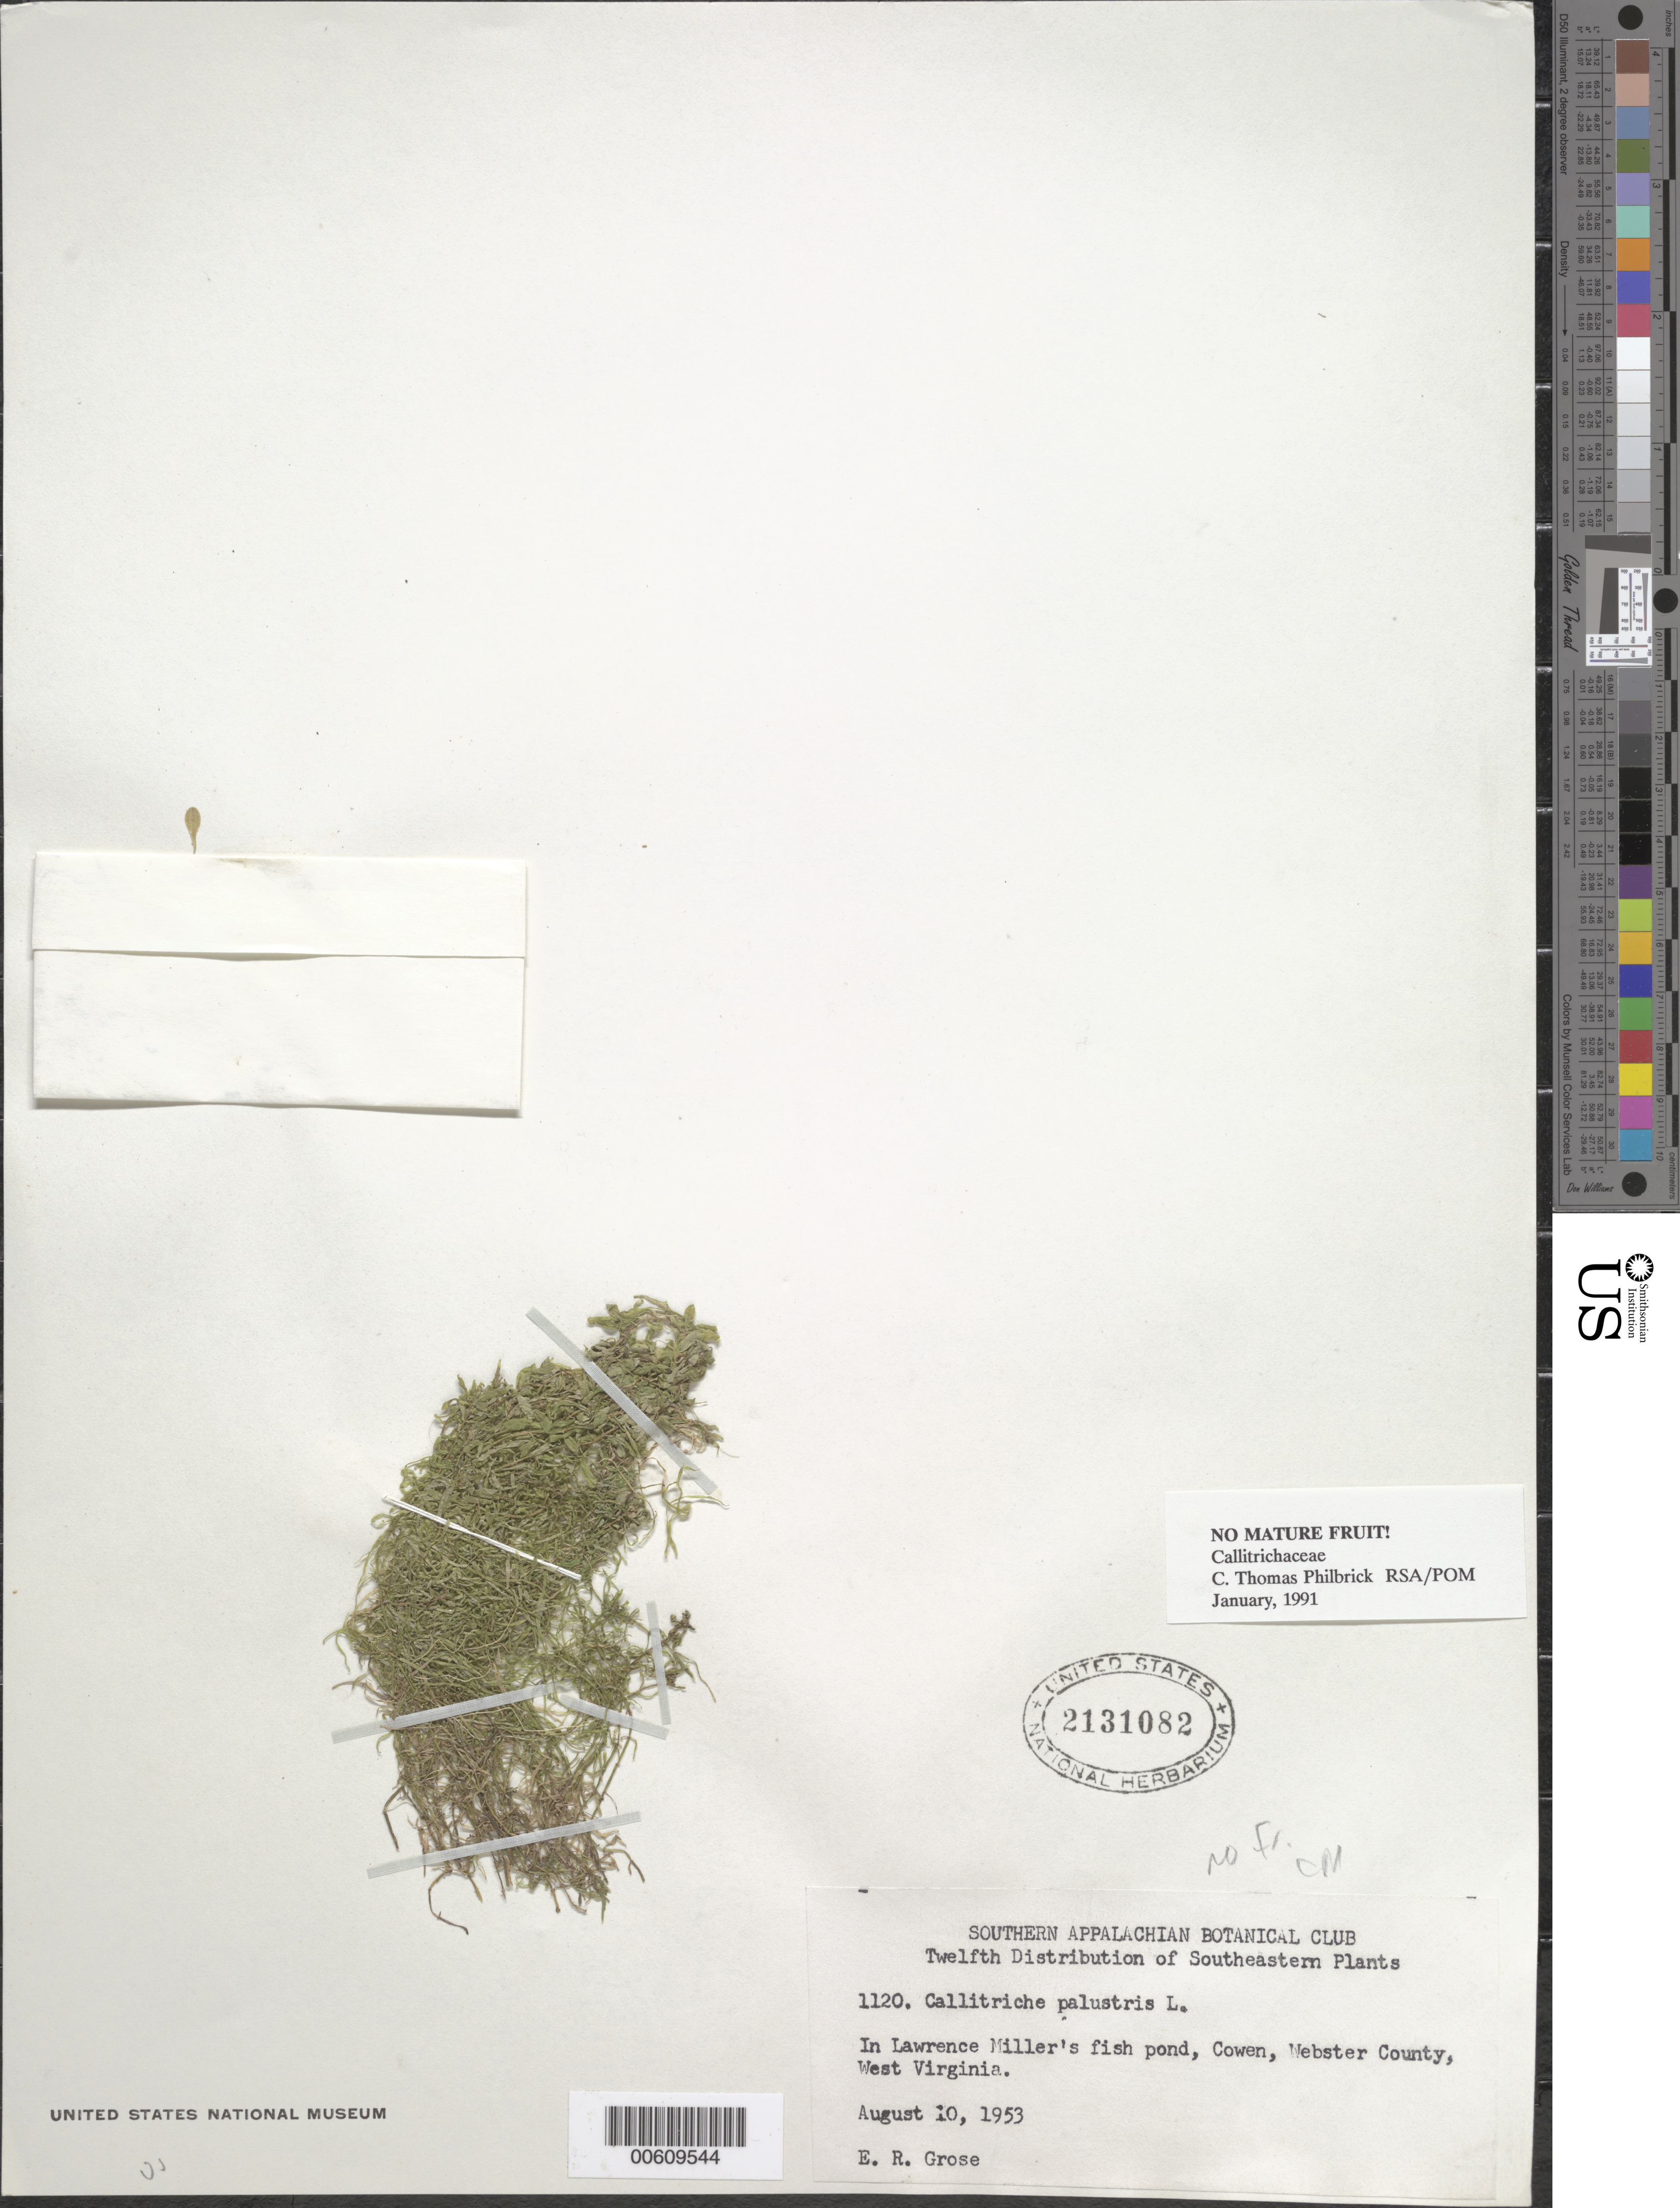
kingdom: Plantae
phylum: Tracheophyta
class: Magnoliopsida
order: Lamiales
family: Plantaginaceae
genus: Callitriche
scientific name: Callitriche verna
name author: L.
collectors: E. Grose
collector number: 1120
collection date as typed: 10 Aug 1953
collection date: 1953-08-10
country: United States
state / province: West Virginia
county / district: Webster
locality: Cowen, In Lawrence Miller's fish pond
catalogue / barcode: US 2131082